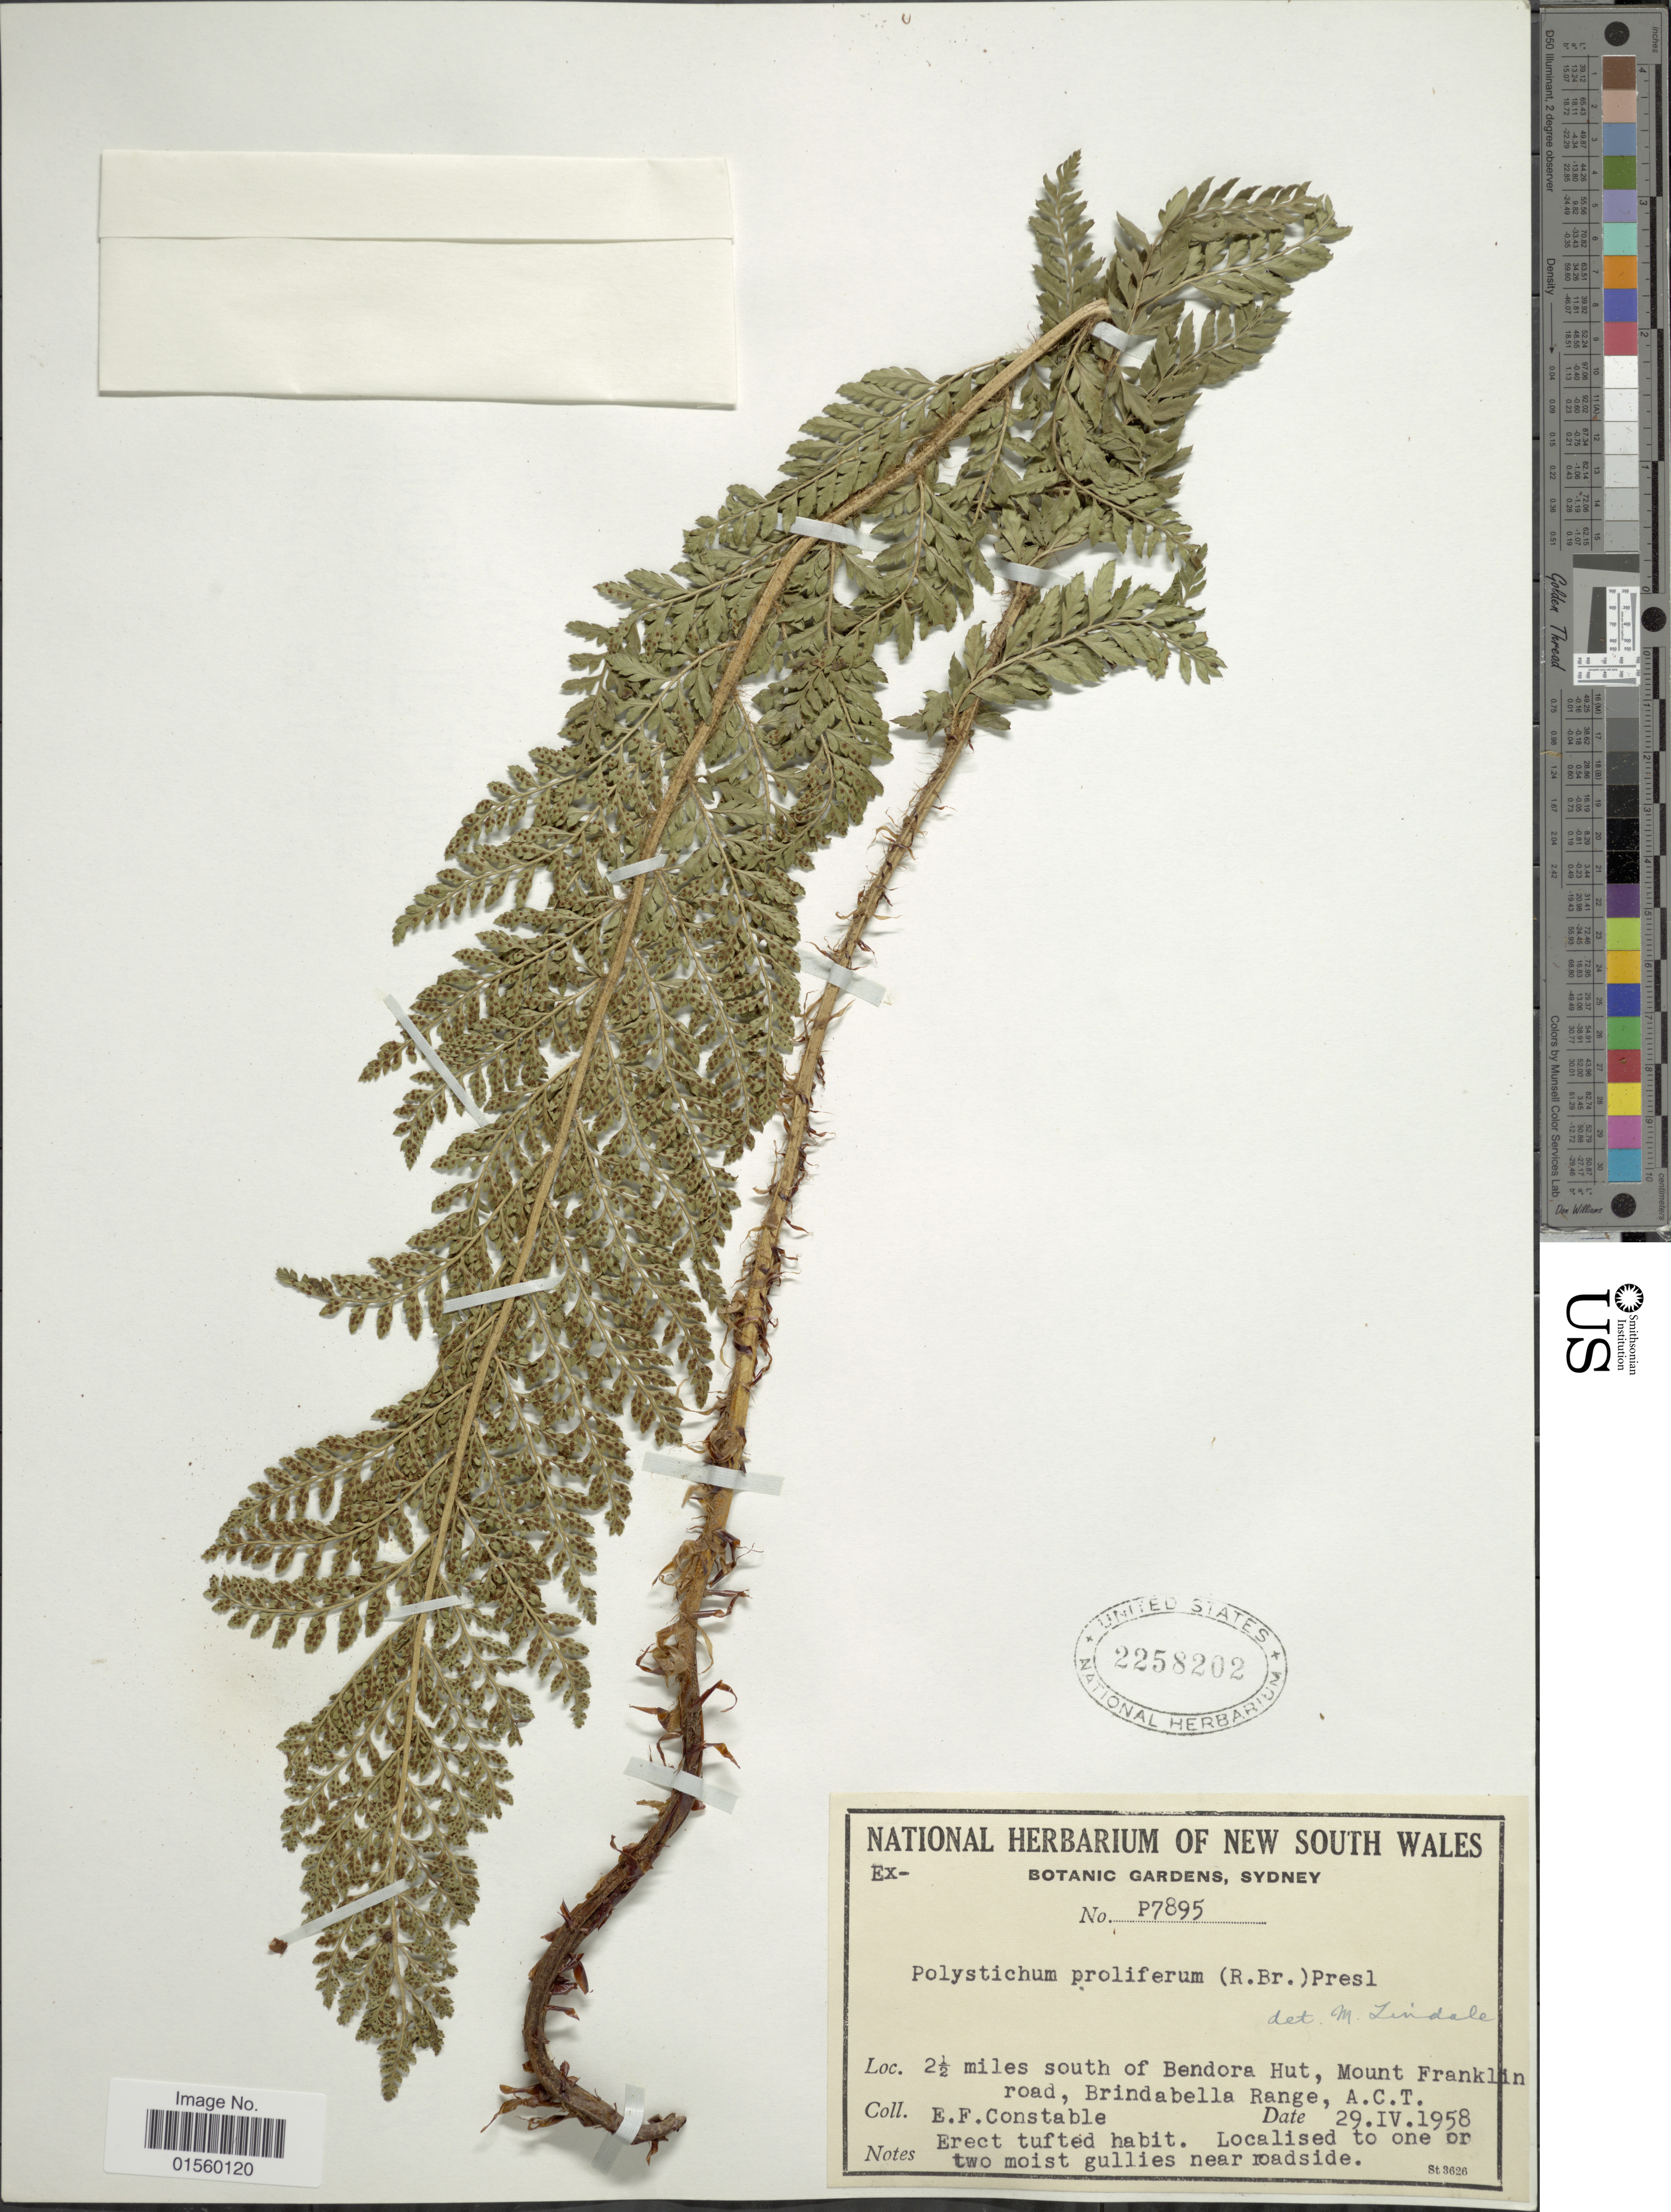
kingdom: Plantae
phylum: Tracheophyta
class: Polypodiopsida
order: Polypodiales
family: Dryopteridaceae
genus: Polystichum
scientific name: Polystichum proliferum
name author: (R. Br.) C. Presl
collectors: E. F. Constable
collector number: P7895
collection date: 1958-04-29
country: Australia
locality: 2 ½ miles south of Bendora Hut, Mount Franklin road, Brindabella Range, A. C. T.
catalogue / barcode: US 2258202